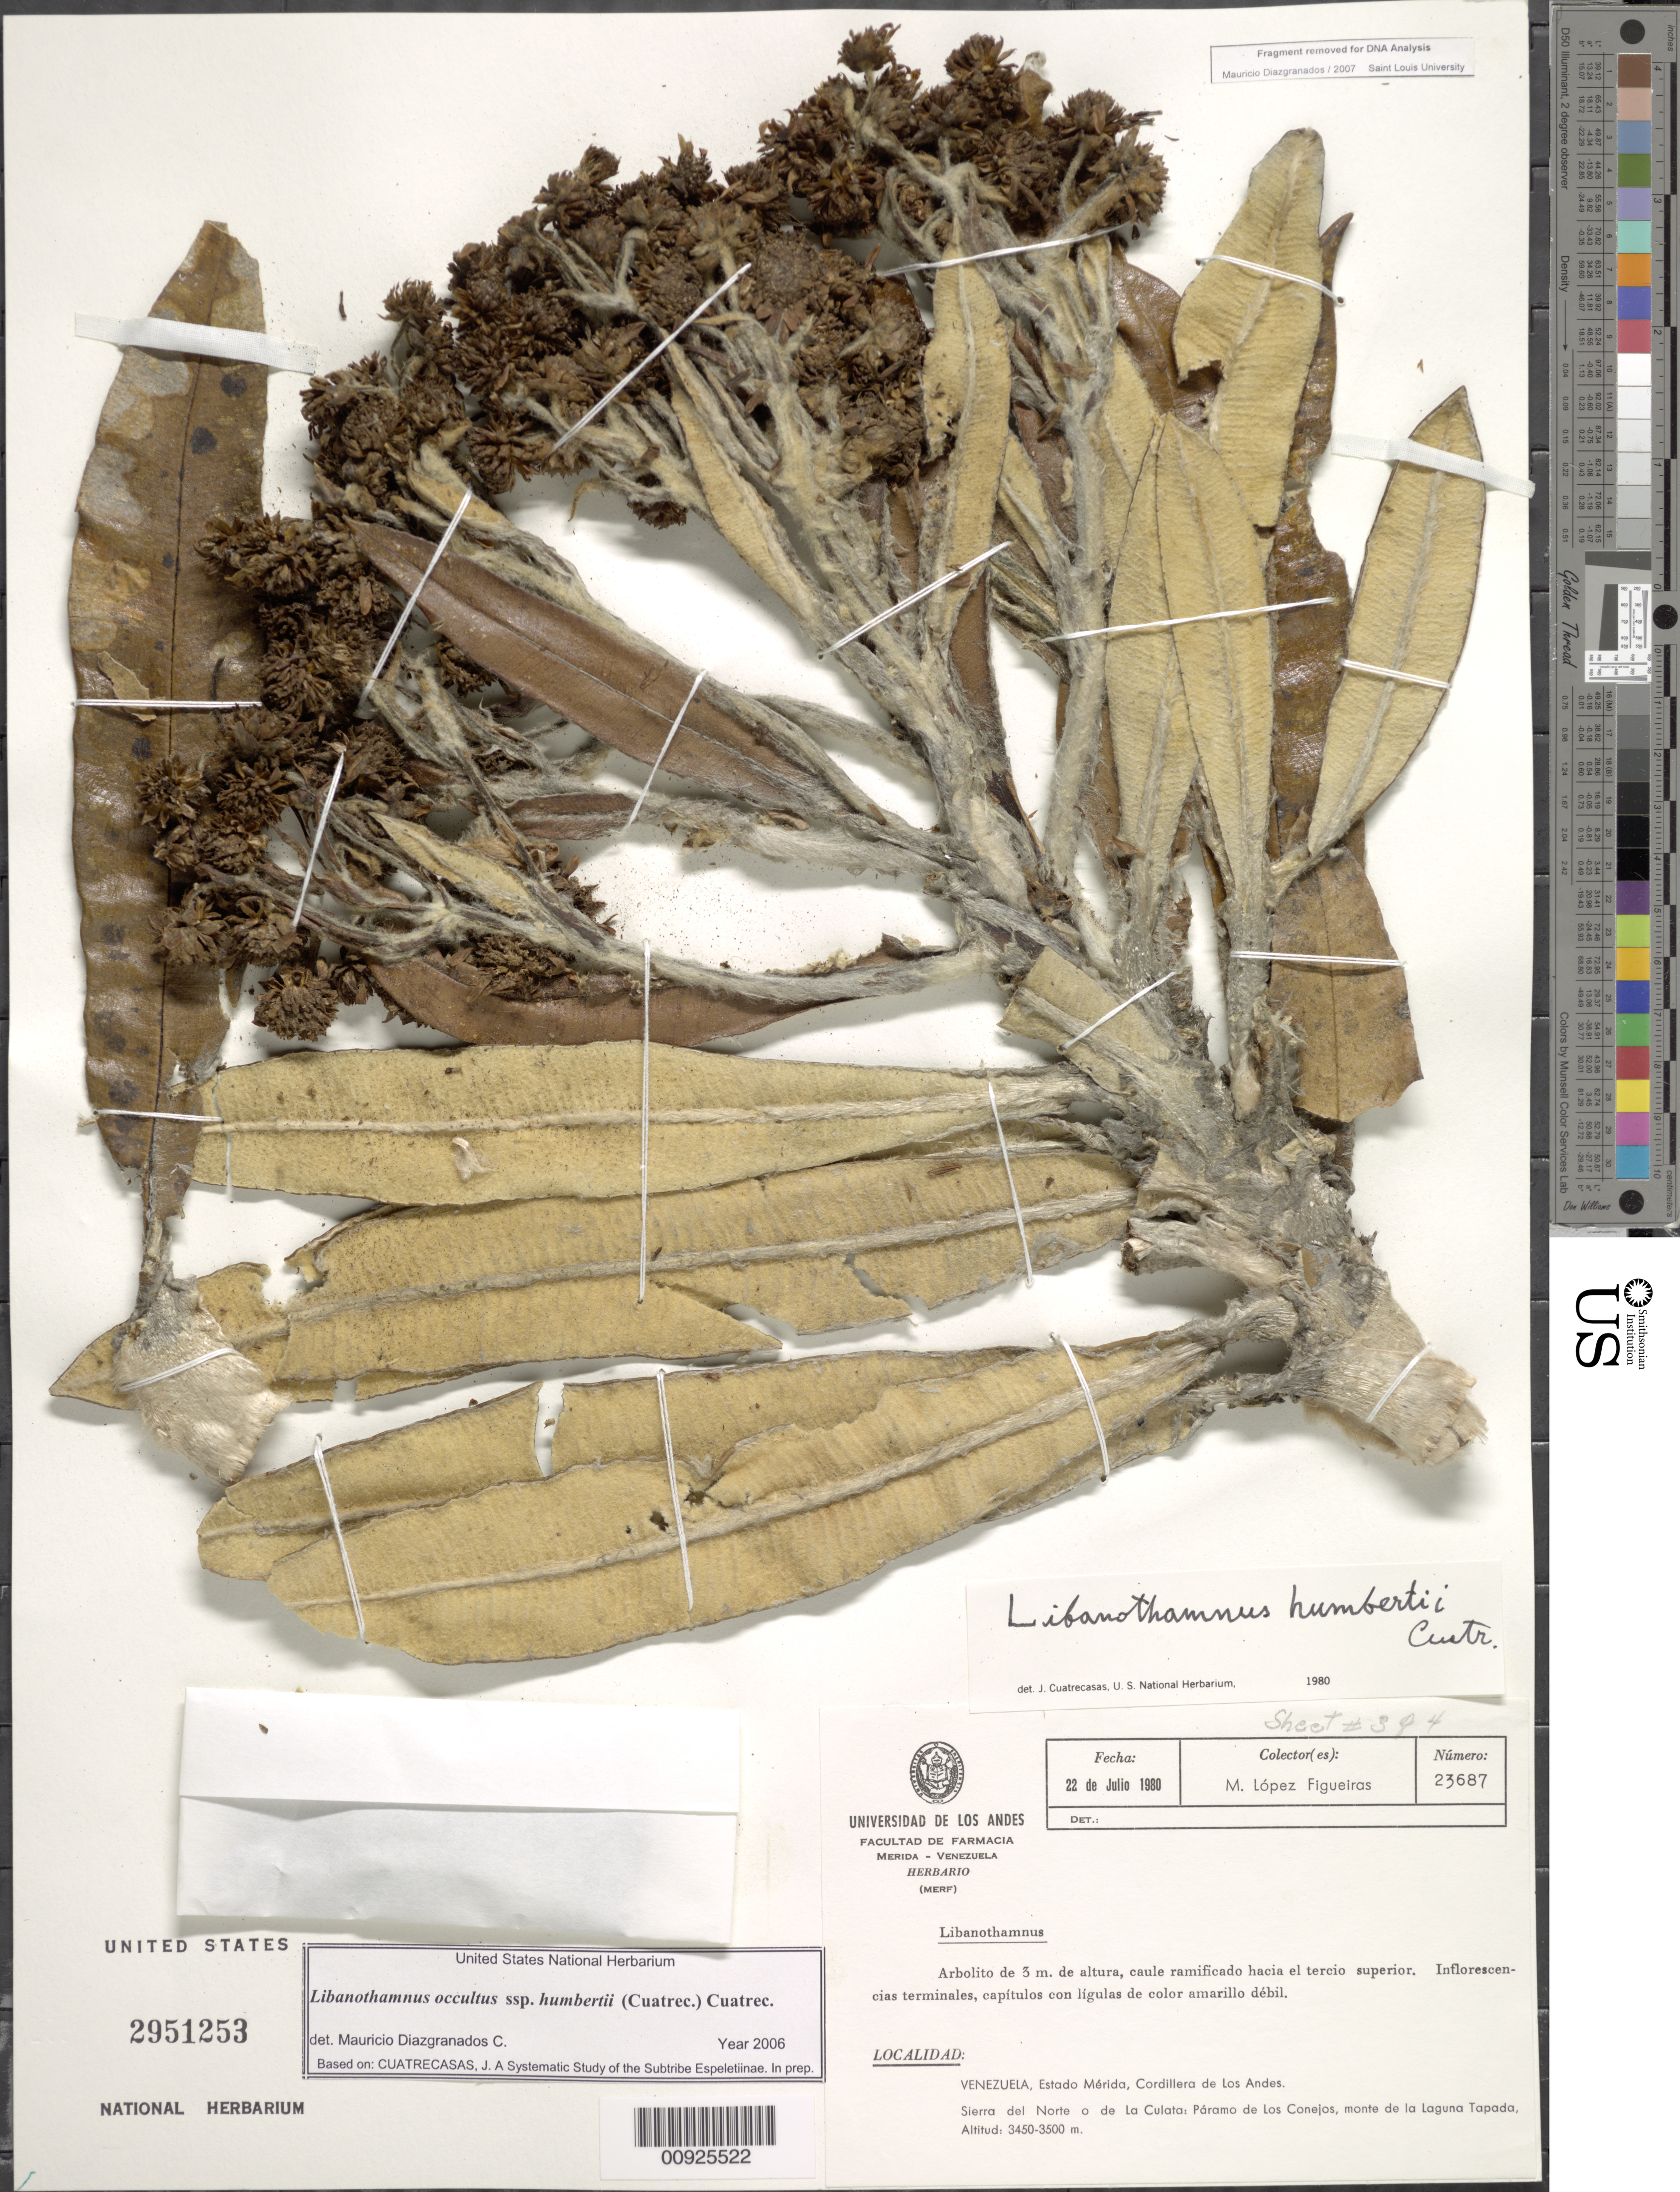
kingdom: Plantae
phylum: Tracheophyta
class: Magnoliopsida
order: Asterales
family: Asteraceae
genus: Libanothamnus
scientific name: Libanothamnus occultus subsp. humbertii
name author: (Cuatrec.) Cuatrec.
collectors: M. López Figueiras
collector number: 23687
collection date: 1980-07-22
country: Venezuela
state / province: Mérida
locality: P. de los Conejos. Sierra del Norte o de la Culata, Páramo de los Conejos, monte de la Laguna Tapada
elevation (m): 3450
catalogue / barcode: US 2951253